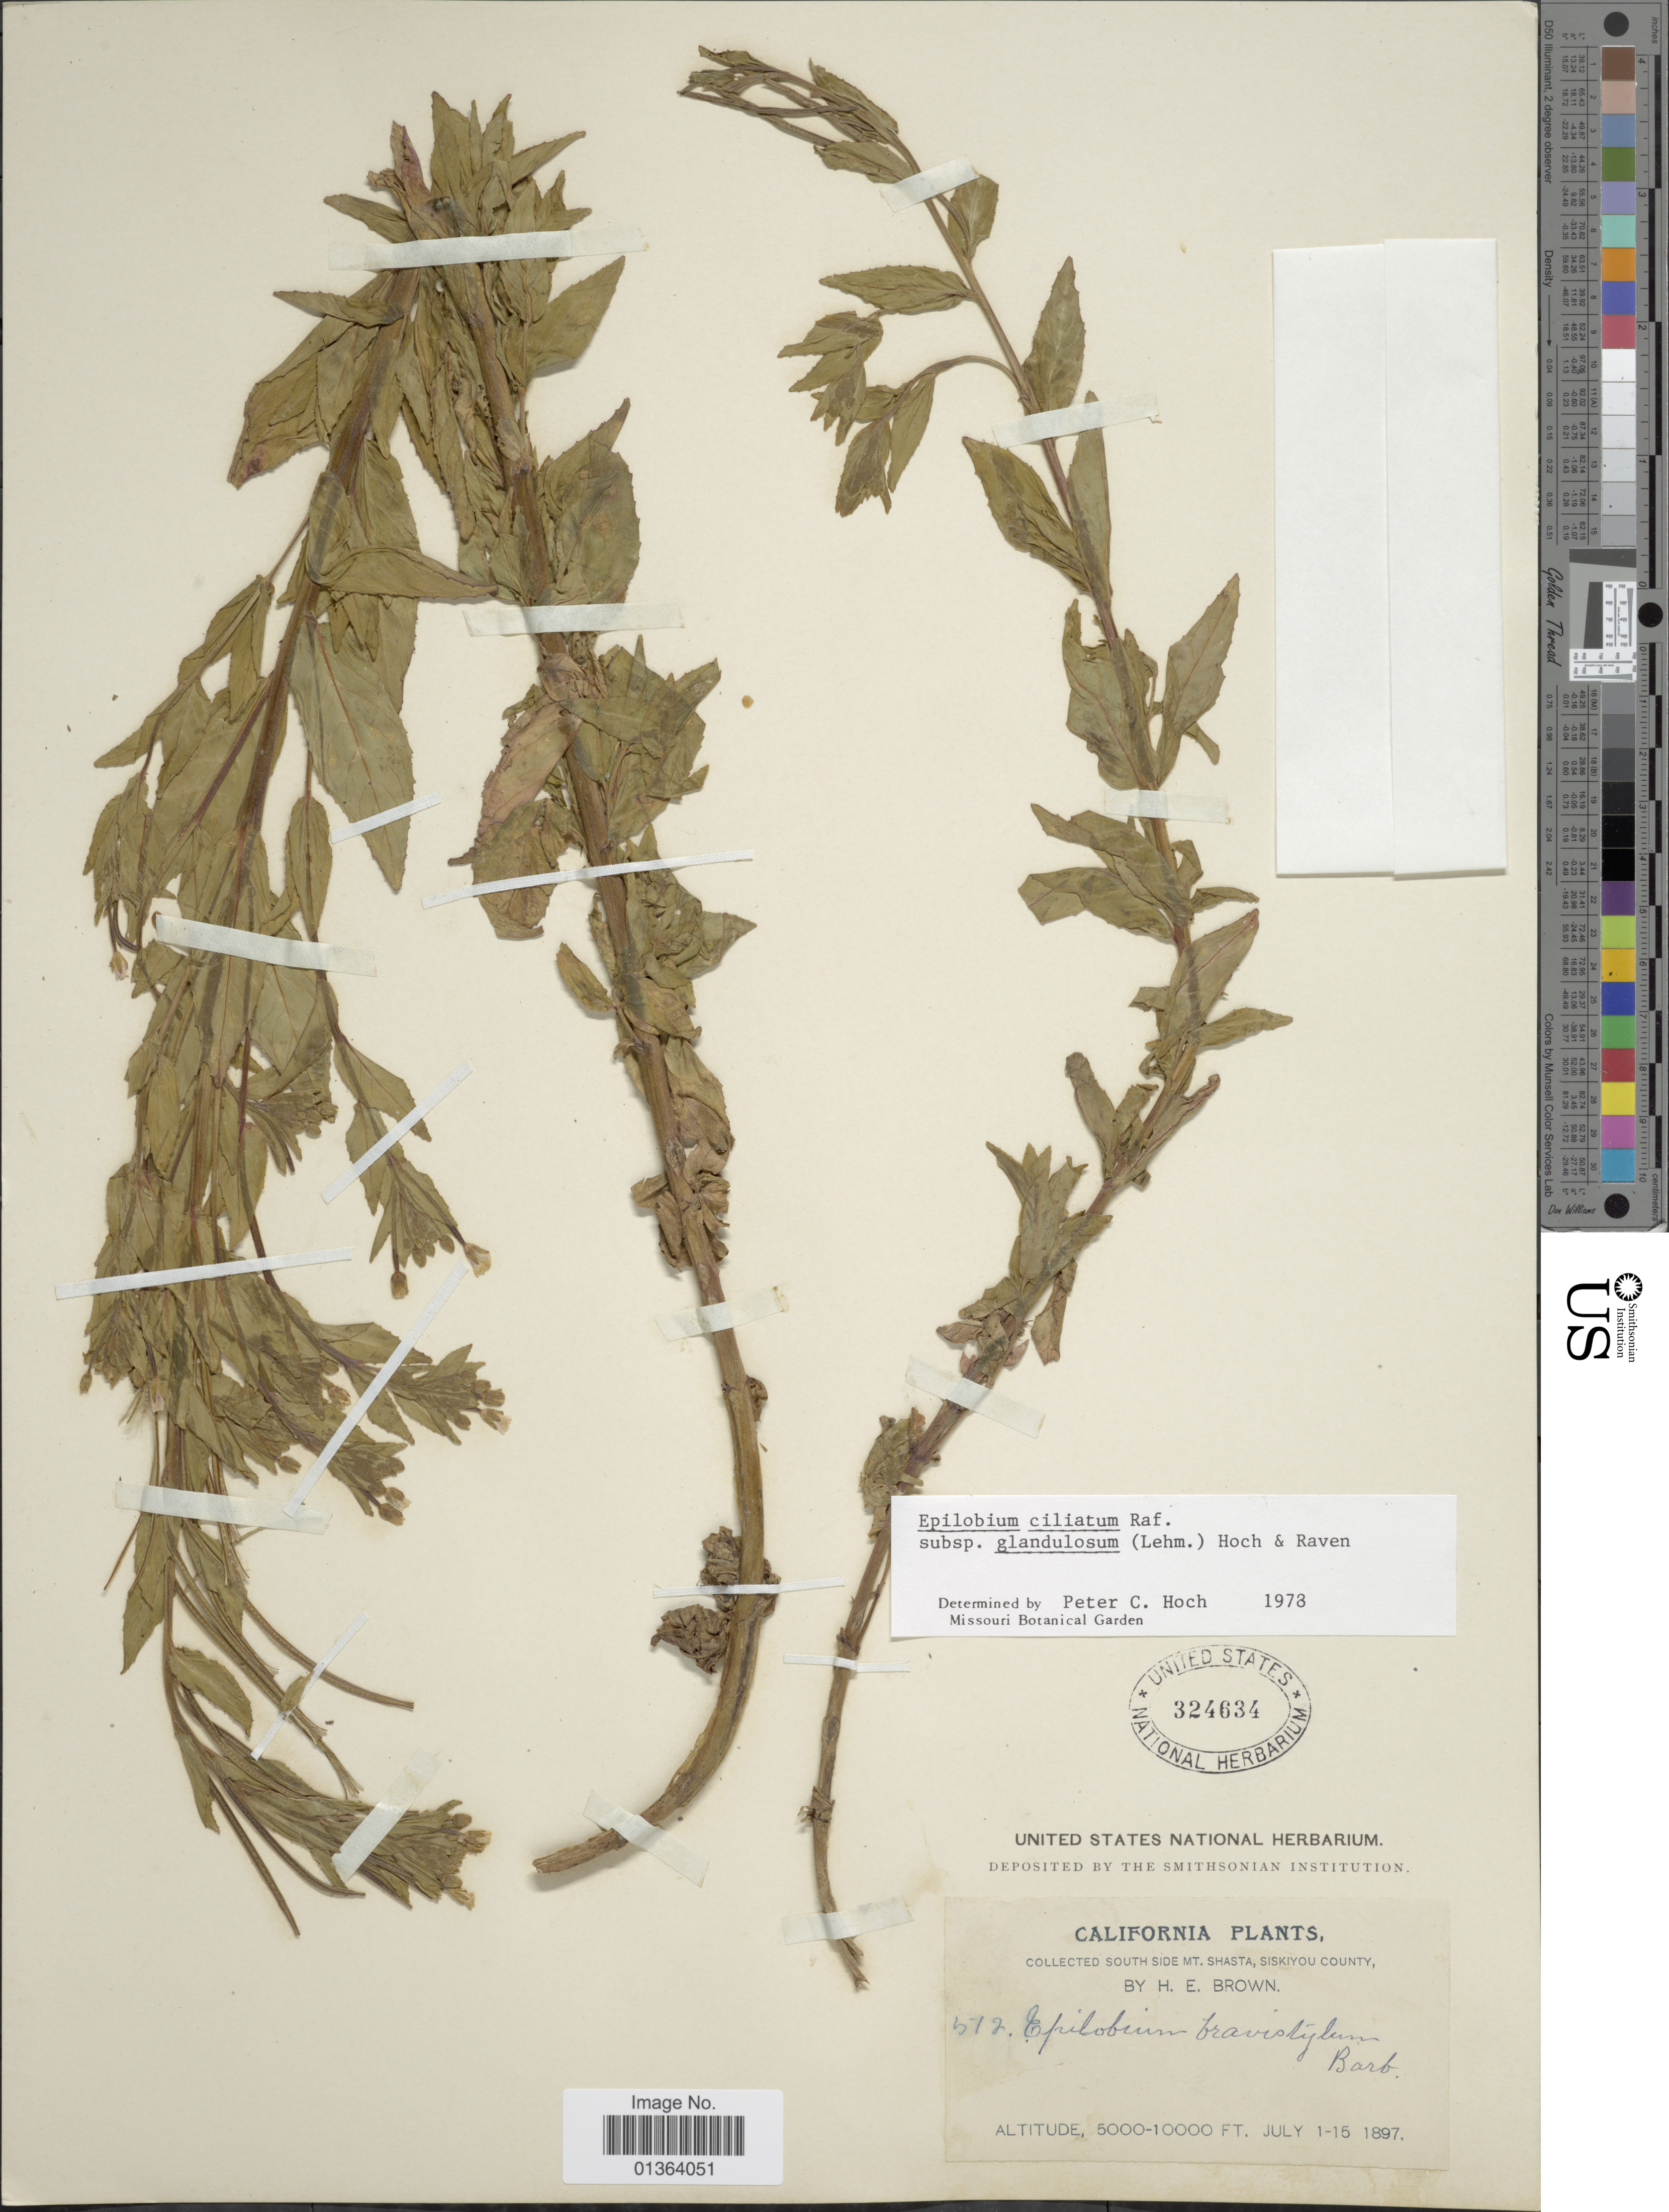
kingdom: Plantae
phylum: Tracheophyta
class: Magnoliopsida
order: Myrtales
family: Onagraceae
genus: Epilobium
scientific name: Epilobium ciliatum subsp. glandulosum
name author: (Lehm.) Hoch & P.H. Raven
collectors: H. E. Brown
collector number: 672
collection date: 1897-07-01/1897-07-15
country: United States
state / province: California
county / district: Siskiyou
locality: South side Mt. Shasta, Siskiyou County.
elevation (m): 1524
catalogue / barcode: US 324634